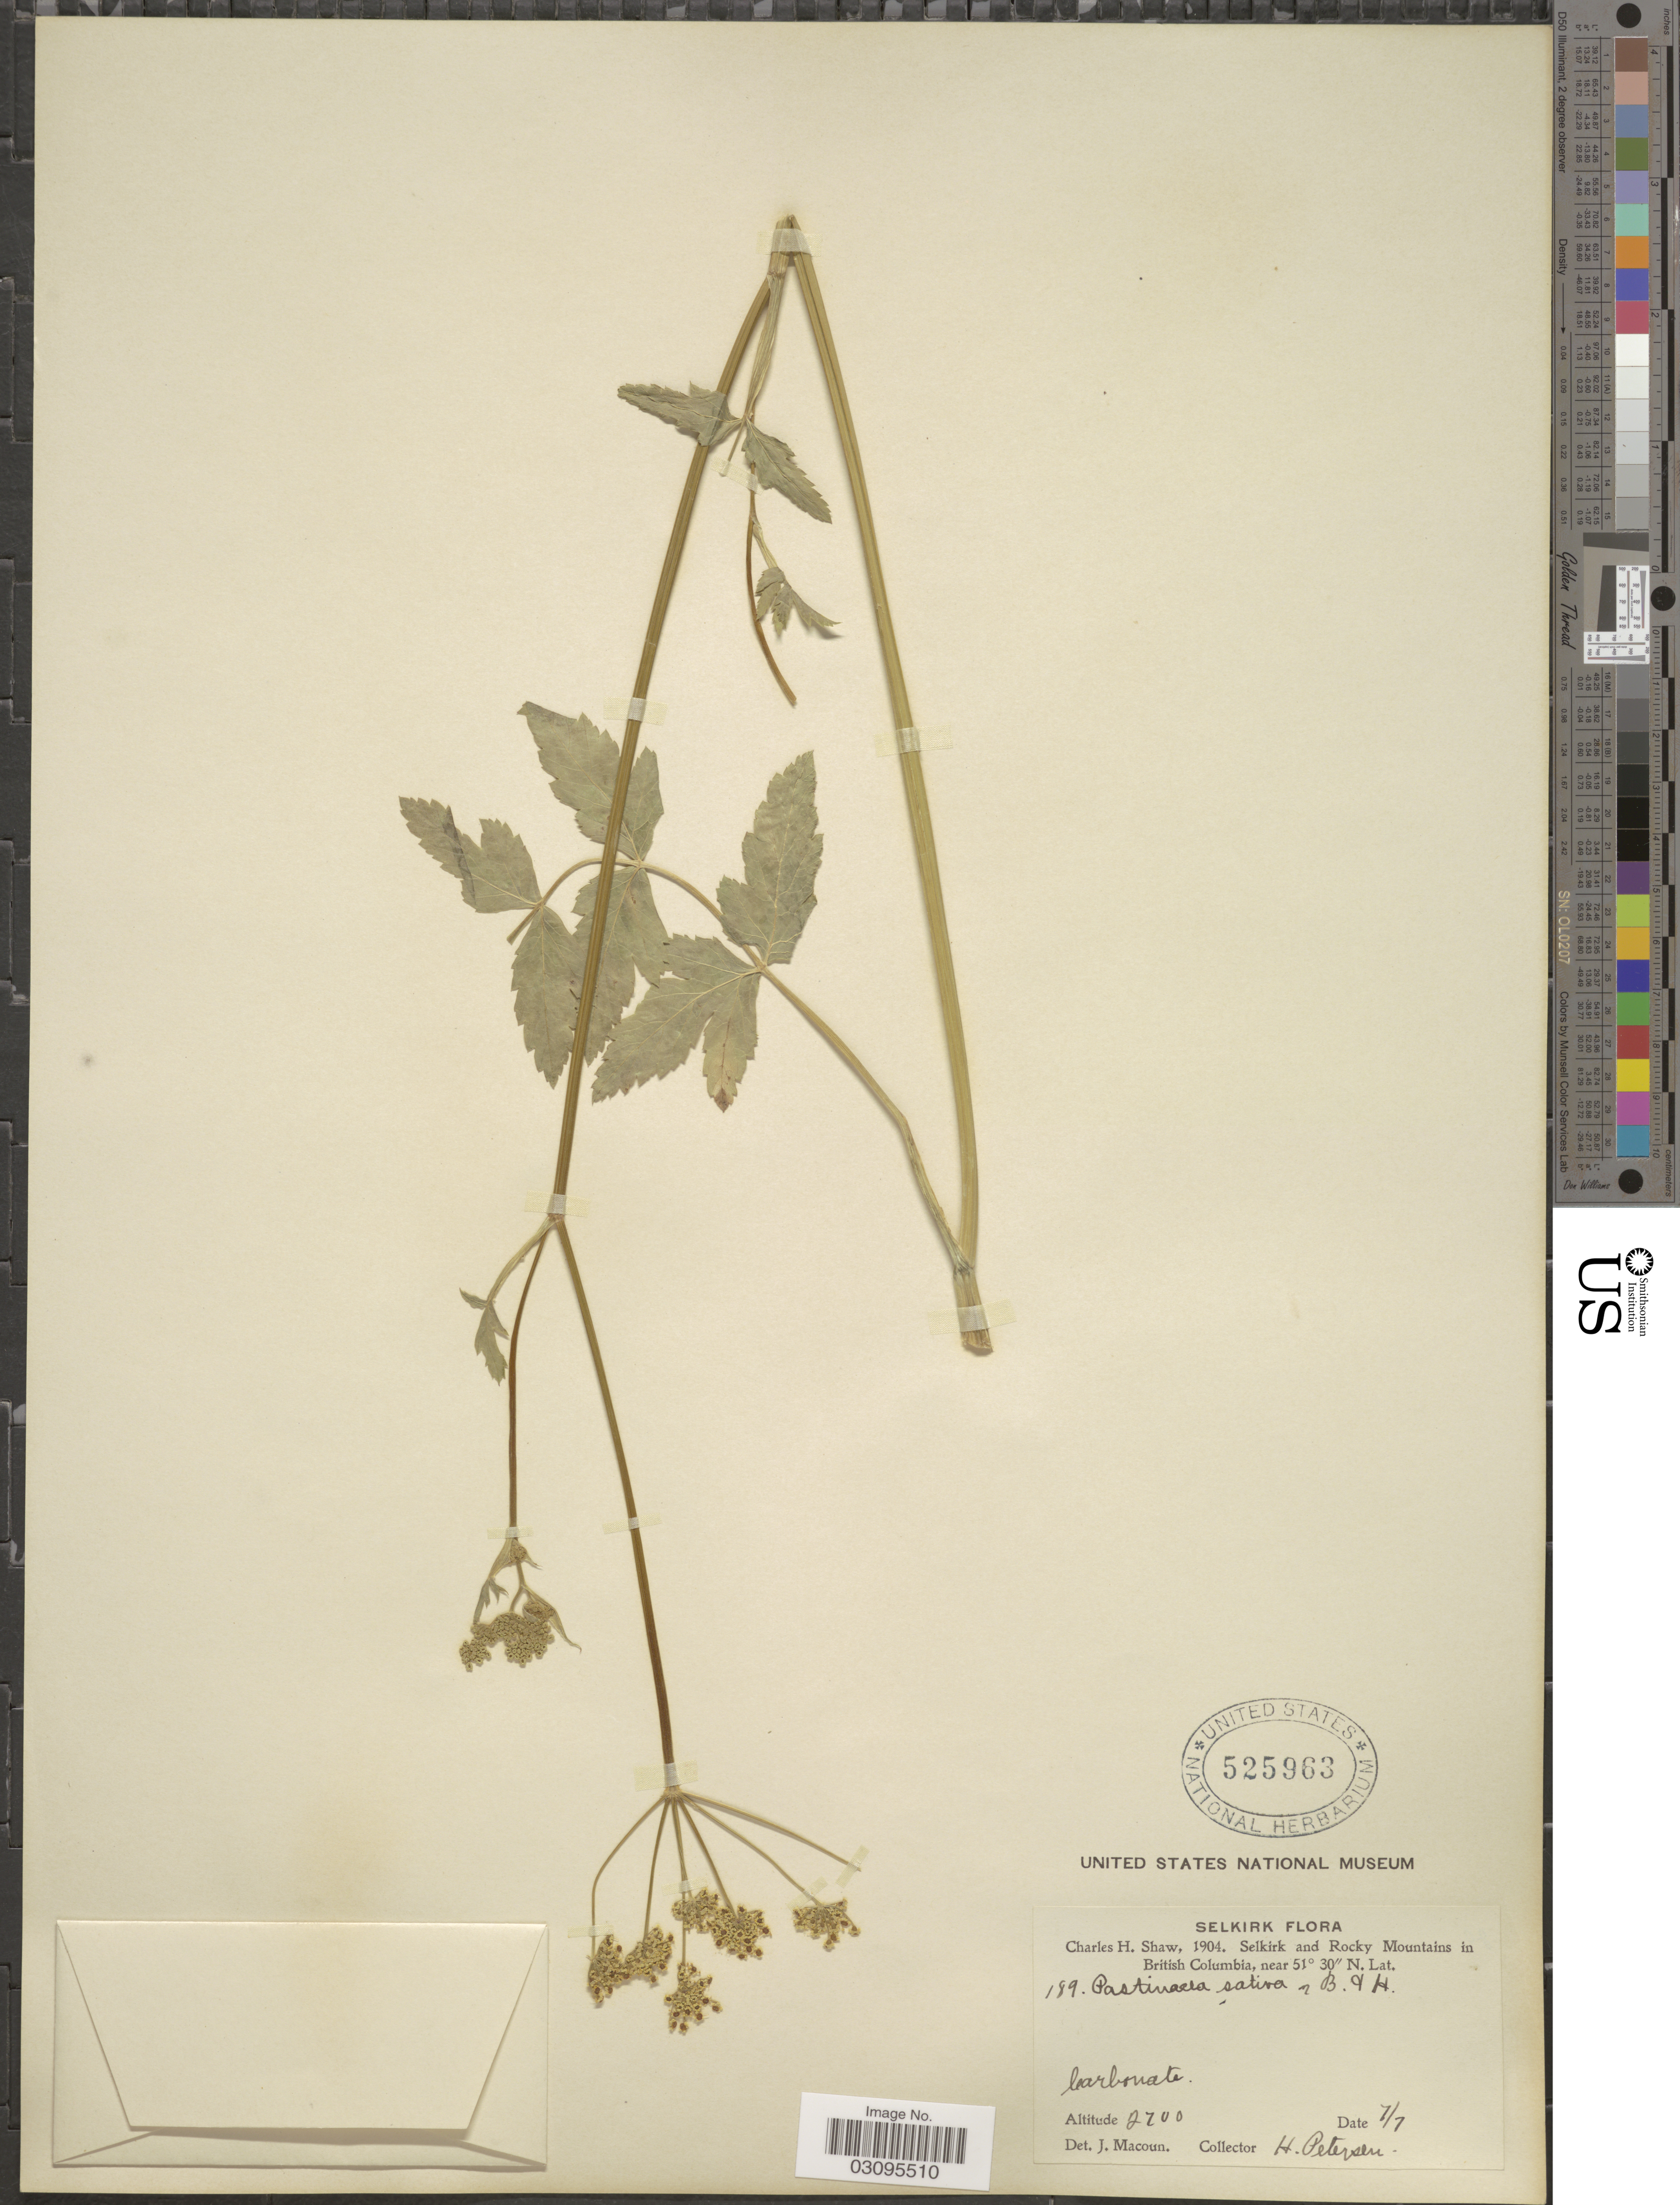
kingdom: Plantae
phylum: Tracheophyta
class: Magnoliopsida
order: Apiales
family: Apiaceae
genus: Pastinaca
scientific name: Pastinaca sativa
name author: L.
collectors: H. Petersen & C. H. Shaw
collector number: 189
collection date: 1904-07-07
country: Canada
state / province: British Columbia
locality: Selkirk and Rocky Mountains in British Columbia, Carbonate.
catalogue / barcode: US 525963